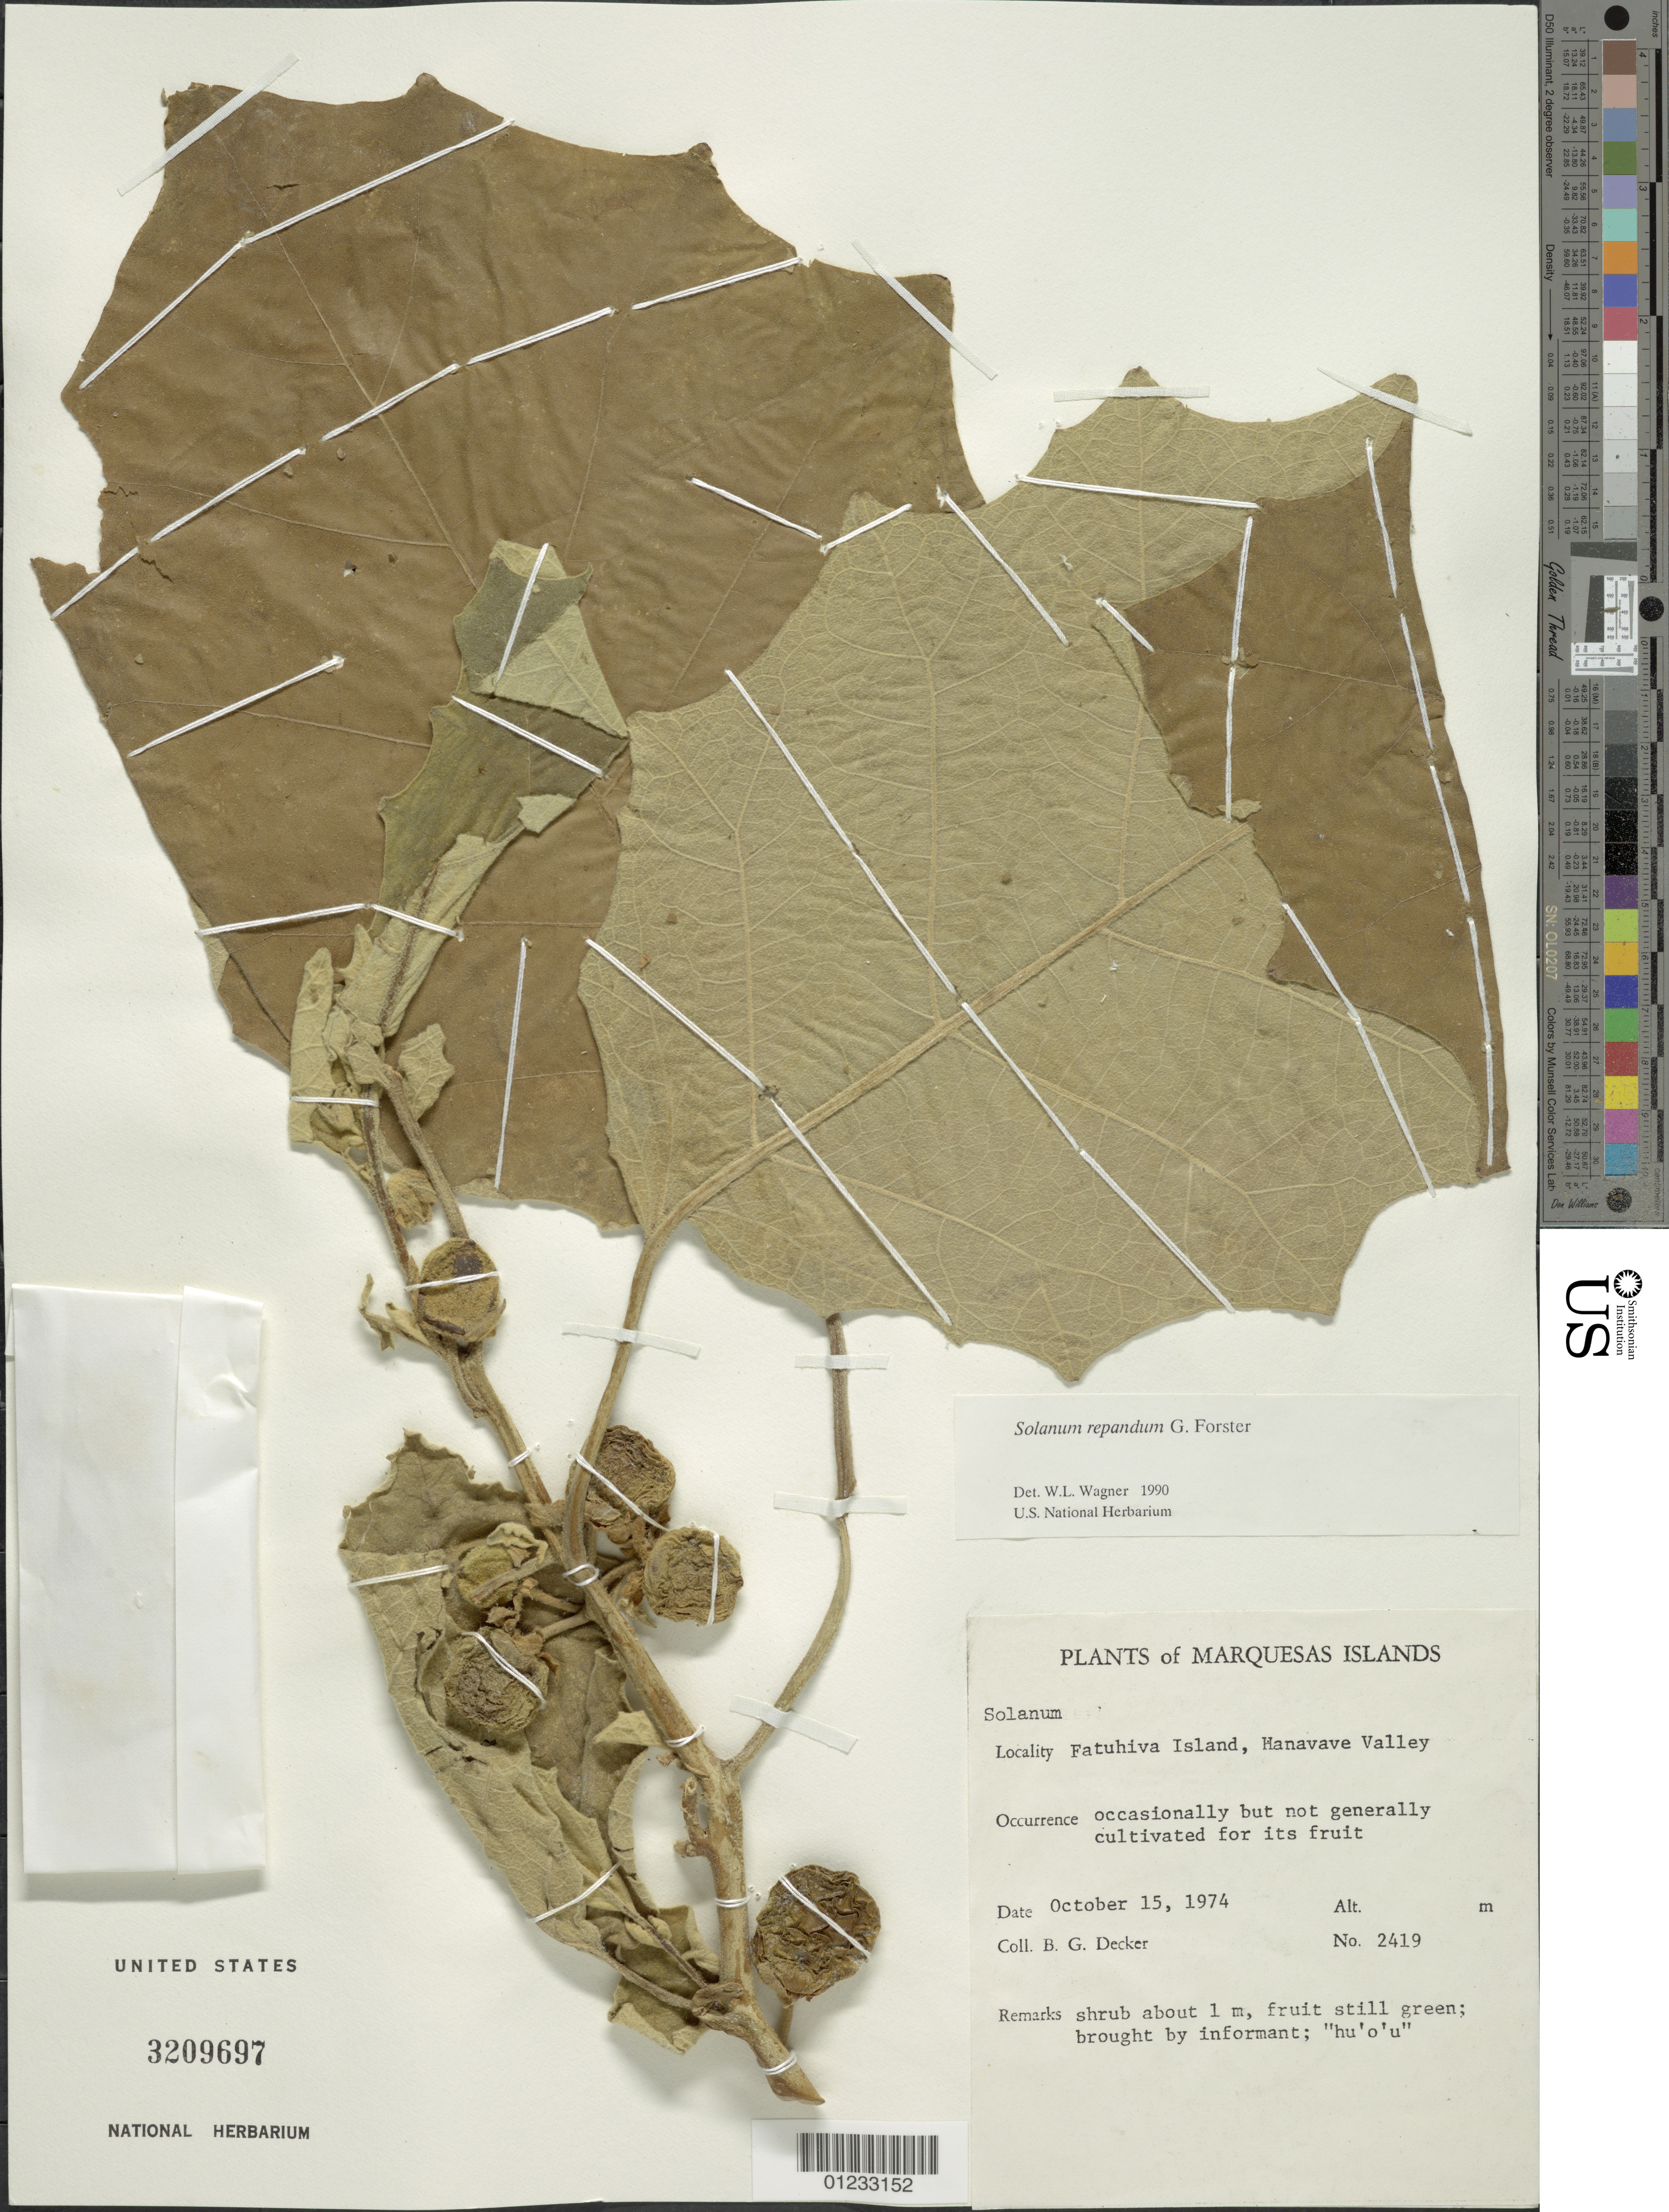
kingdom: Plantae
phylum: Tracheophyta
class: Magnoliopsida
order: Solanales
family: Solanaceae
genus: Solanum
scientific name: Solanum repandum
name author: G. Forst.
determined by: Wagner, W. L., (BOT), Smithsonian Institution - National Museum of Natural History (UNITED STATES)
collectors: B. G. Decker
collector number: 2419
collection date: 1974-10-15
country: French Polynesia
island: Fatu Hiva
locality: Hanavave Valley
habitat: Occasionally cultivated for its fruit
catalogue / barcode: US 3209697